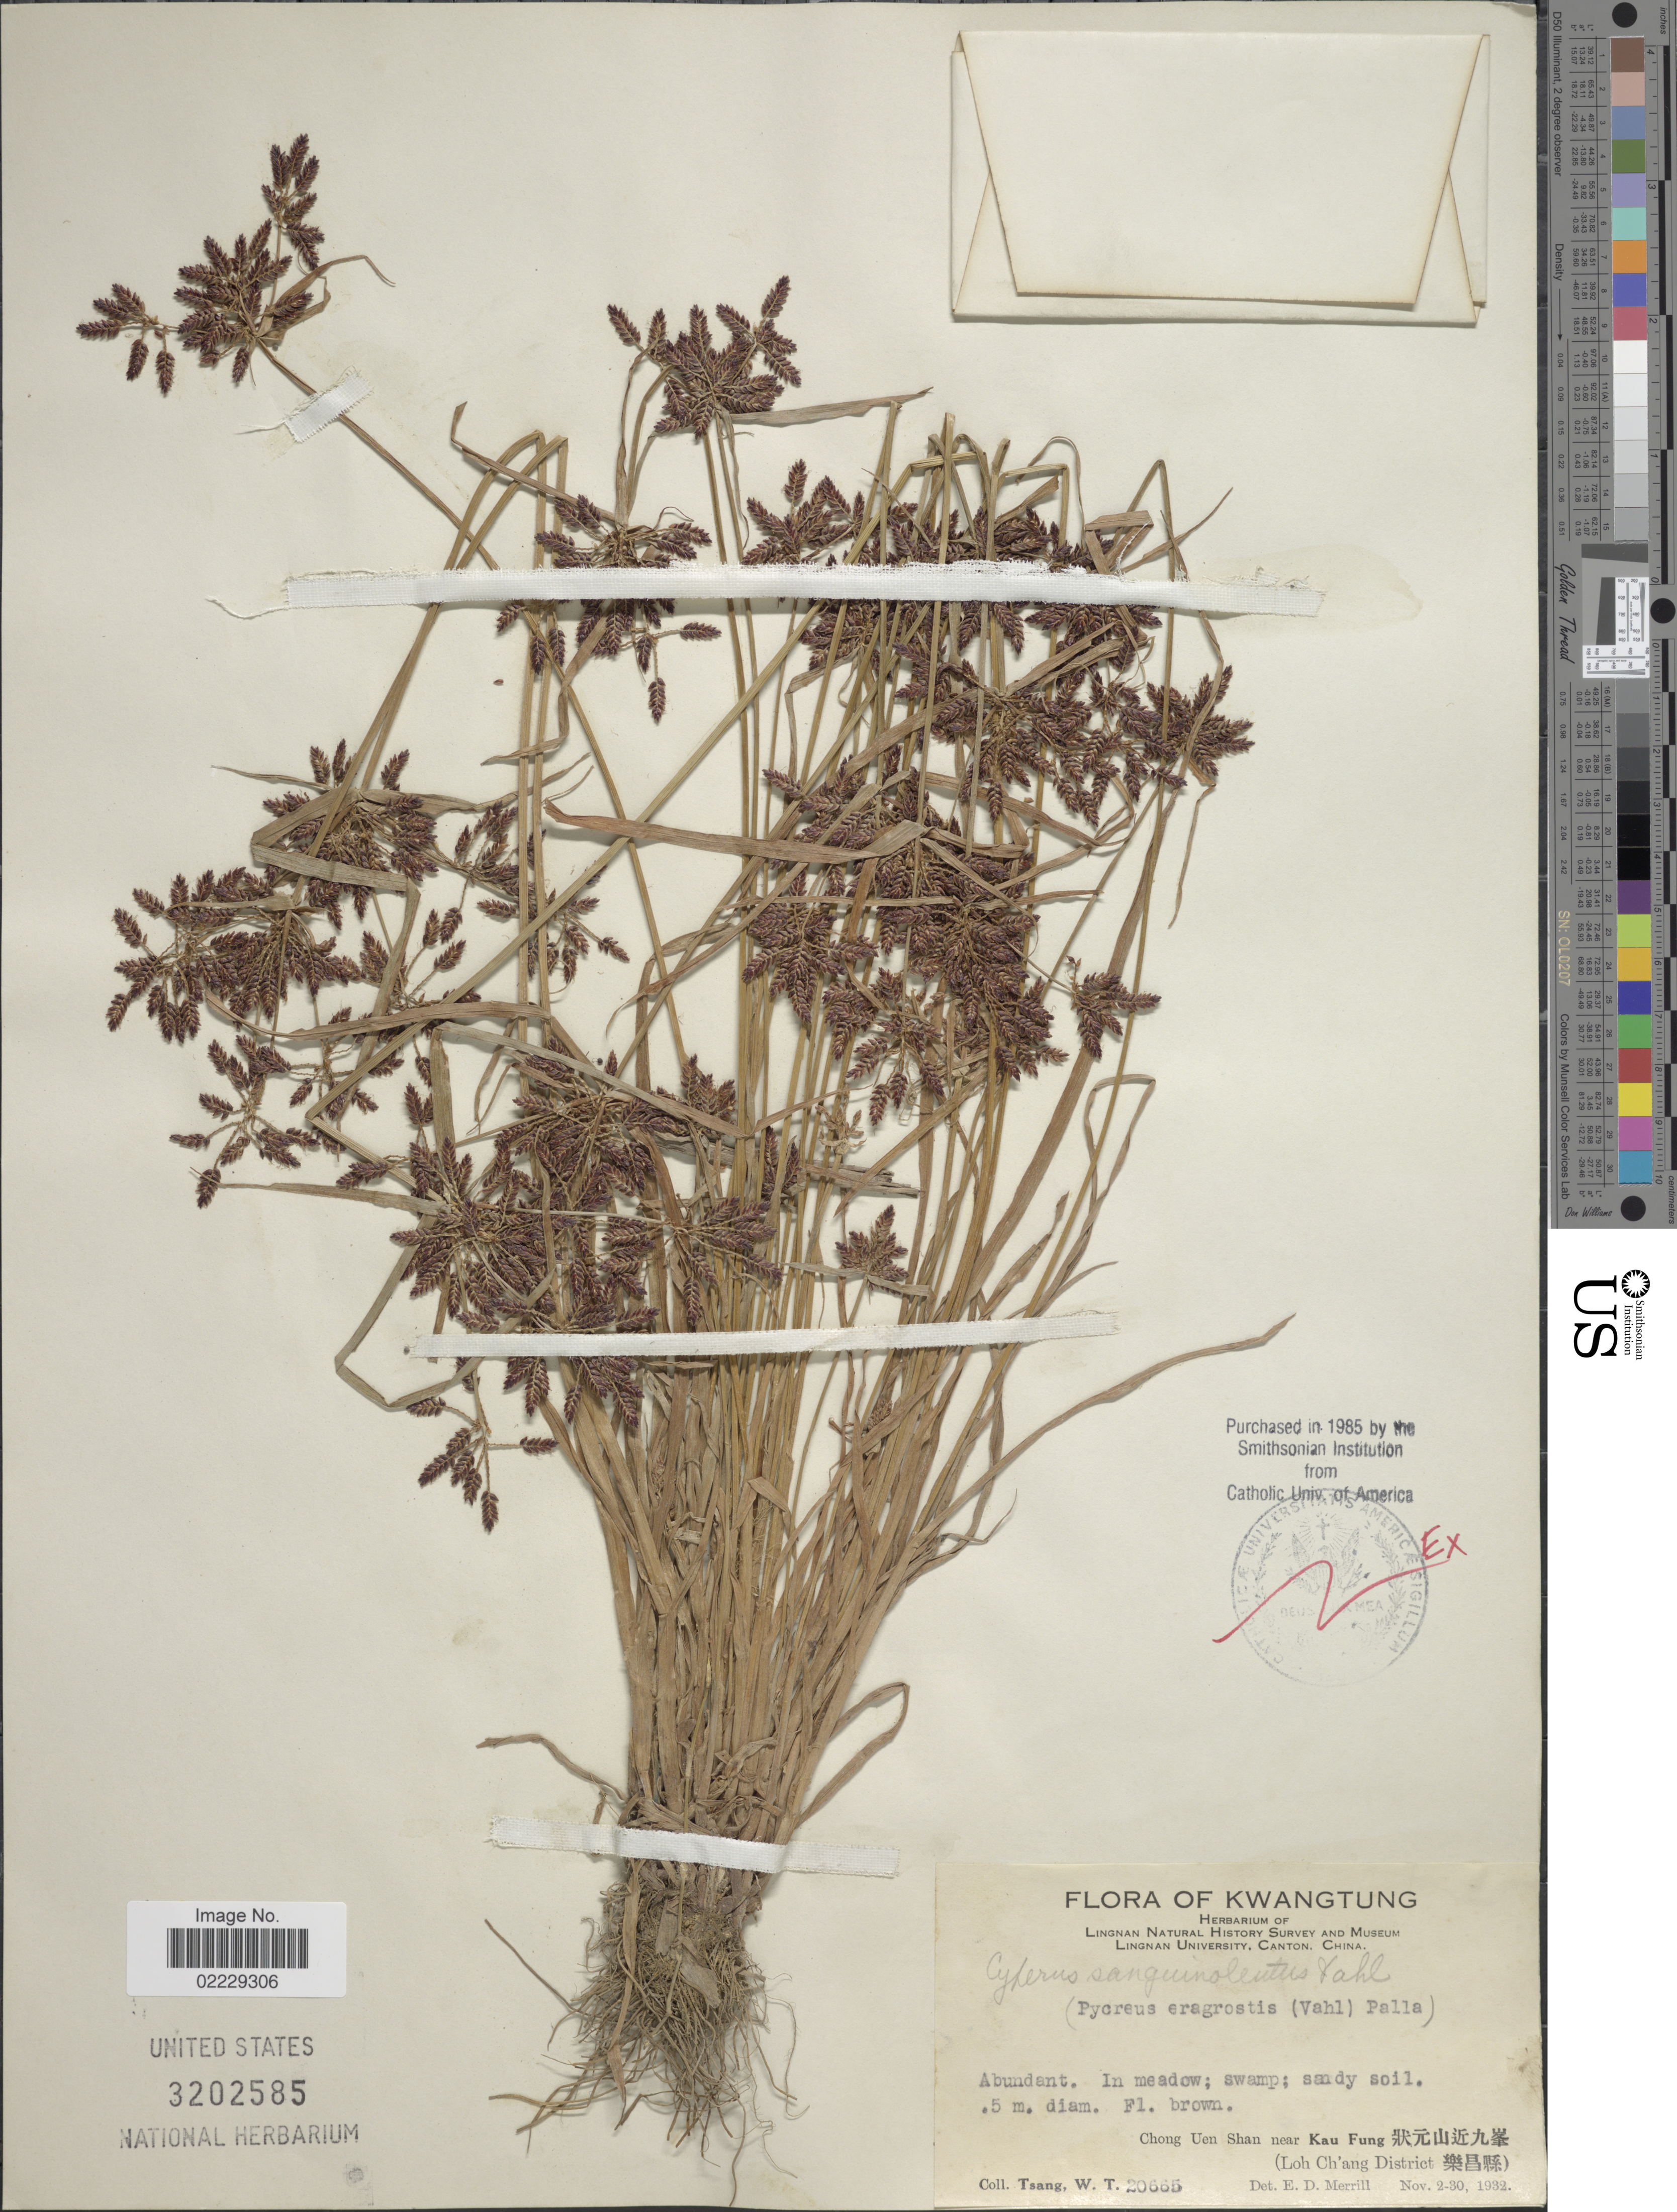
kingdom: Plantae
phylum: Tracheophyta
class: Liliopsida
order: Poales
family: Cyperaceae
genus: Cyperus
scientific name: Cyperus sanguinolentus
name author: Vahl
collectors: W. T. Tsang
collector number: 20665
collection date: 1932-11-02/1932-11-30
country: China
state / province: Guangdong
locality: Kwangtung, Chong Uen Shan near Kau Fung, (Loh Ch'ang District)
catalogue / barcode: US 3202585